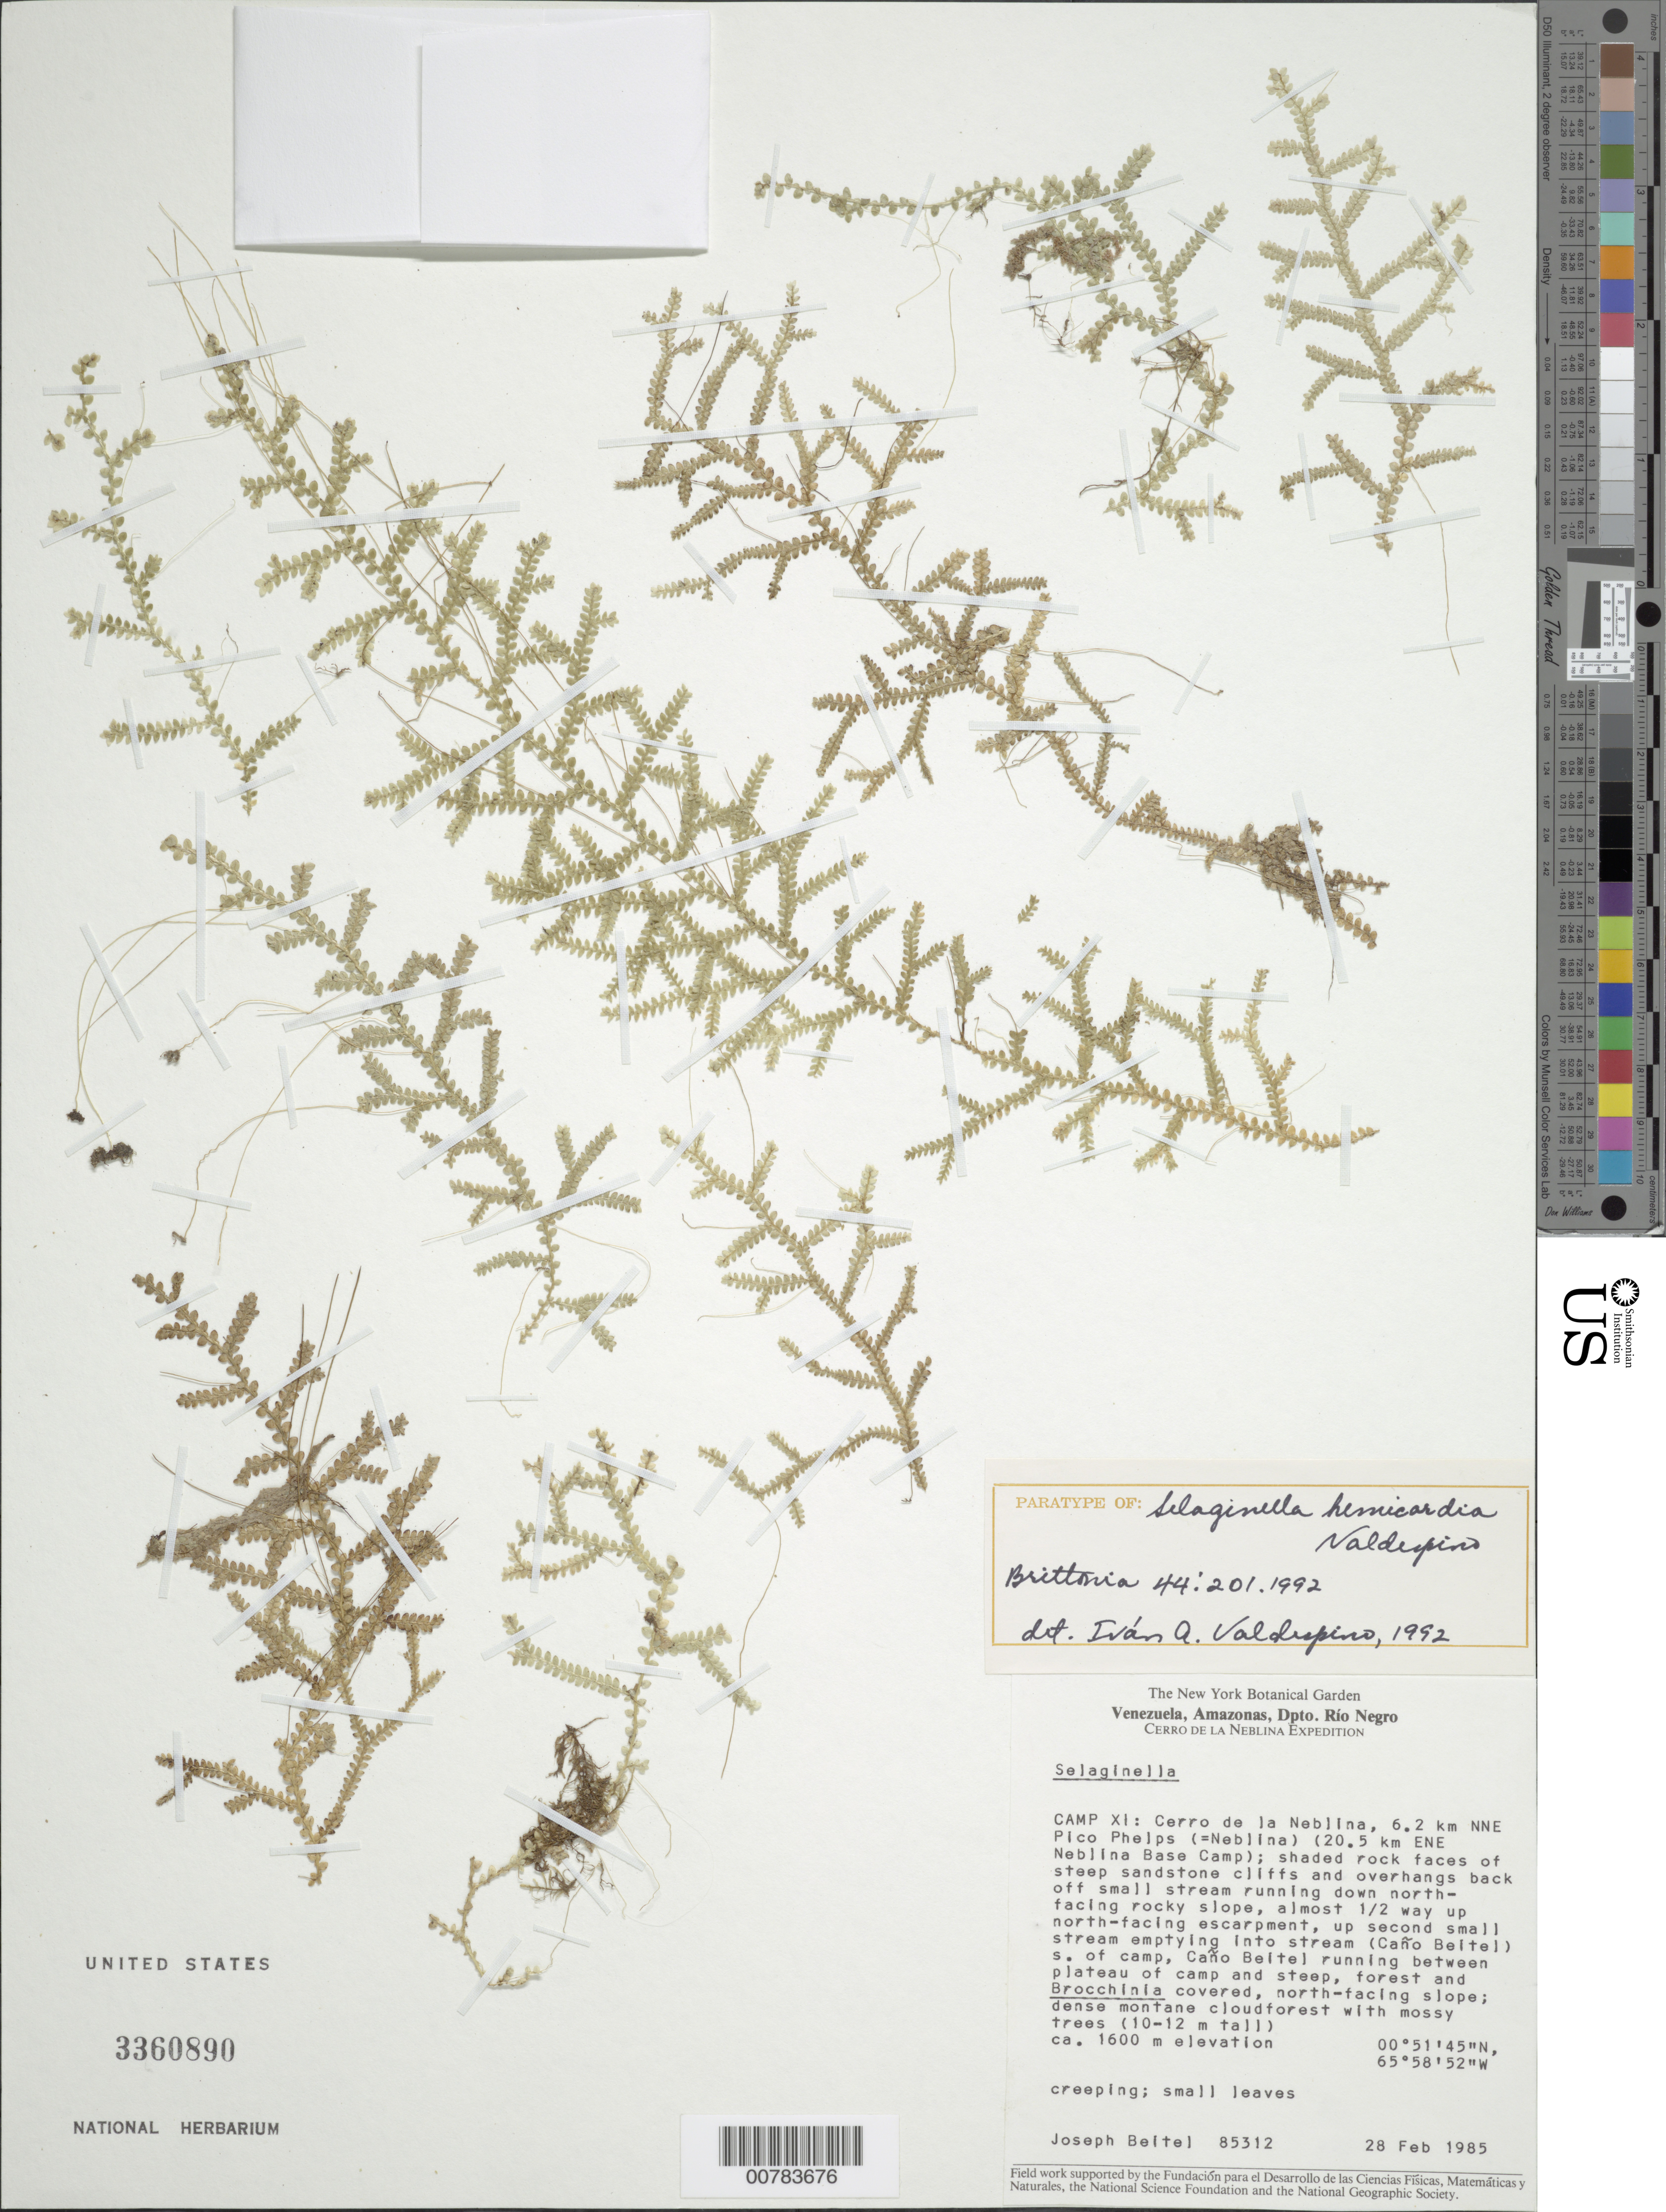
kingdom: Plantae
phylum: Tracheophyta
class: Lycopodiopsida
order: Selaginellales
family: Selaginellaceae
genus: Selaginella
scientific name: Selaginella hemicardia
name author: Valdespino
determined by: Valdespino, I. A., (PMA), Universidad de Panama (PANAMA)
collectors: J. M. Beitel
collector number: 85312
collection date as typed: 28-Feb-85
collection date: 1985-02-28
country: Venezuela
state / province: Amazonas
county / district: Río Negro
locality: Cerro de la Neblina, Camp XI, 6.2 km NNE Pico Phelps (= Neblina) (20.5 km ENE Neblina Base Camp), along stream (Caño Beiltel) S of camp, running between plateau of camp and steep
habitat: Dense montane cloud forest with mossy trees (10-12 m tall), on relatively dry, mossy rock surfaces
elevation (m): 1600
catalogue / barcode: US 3360890